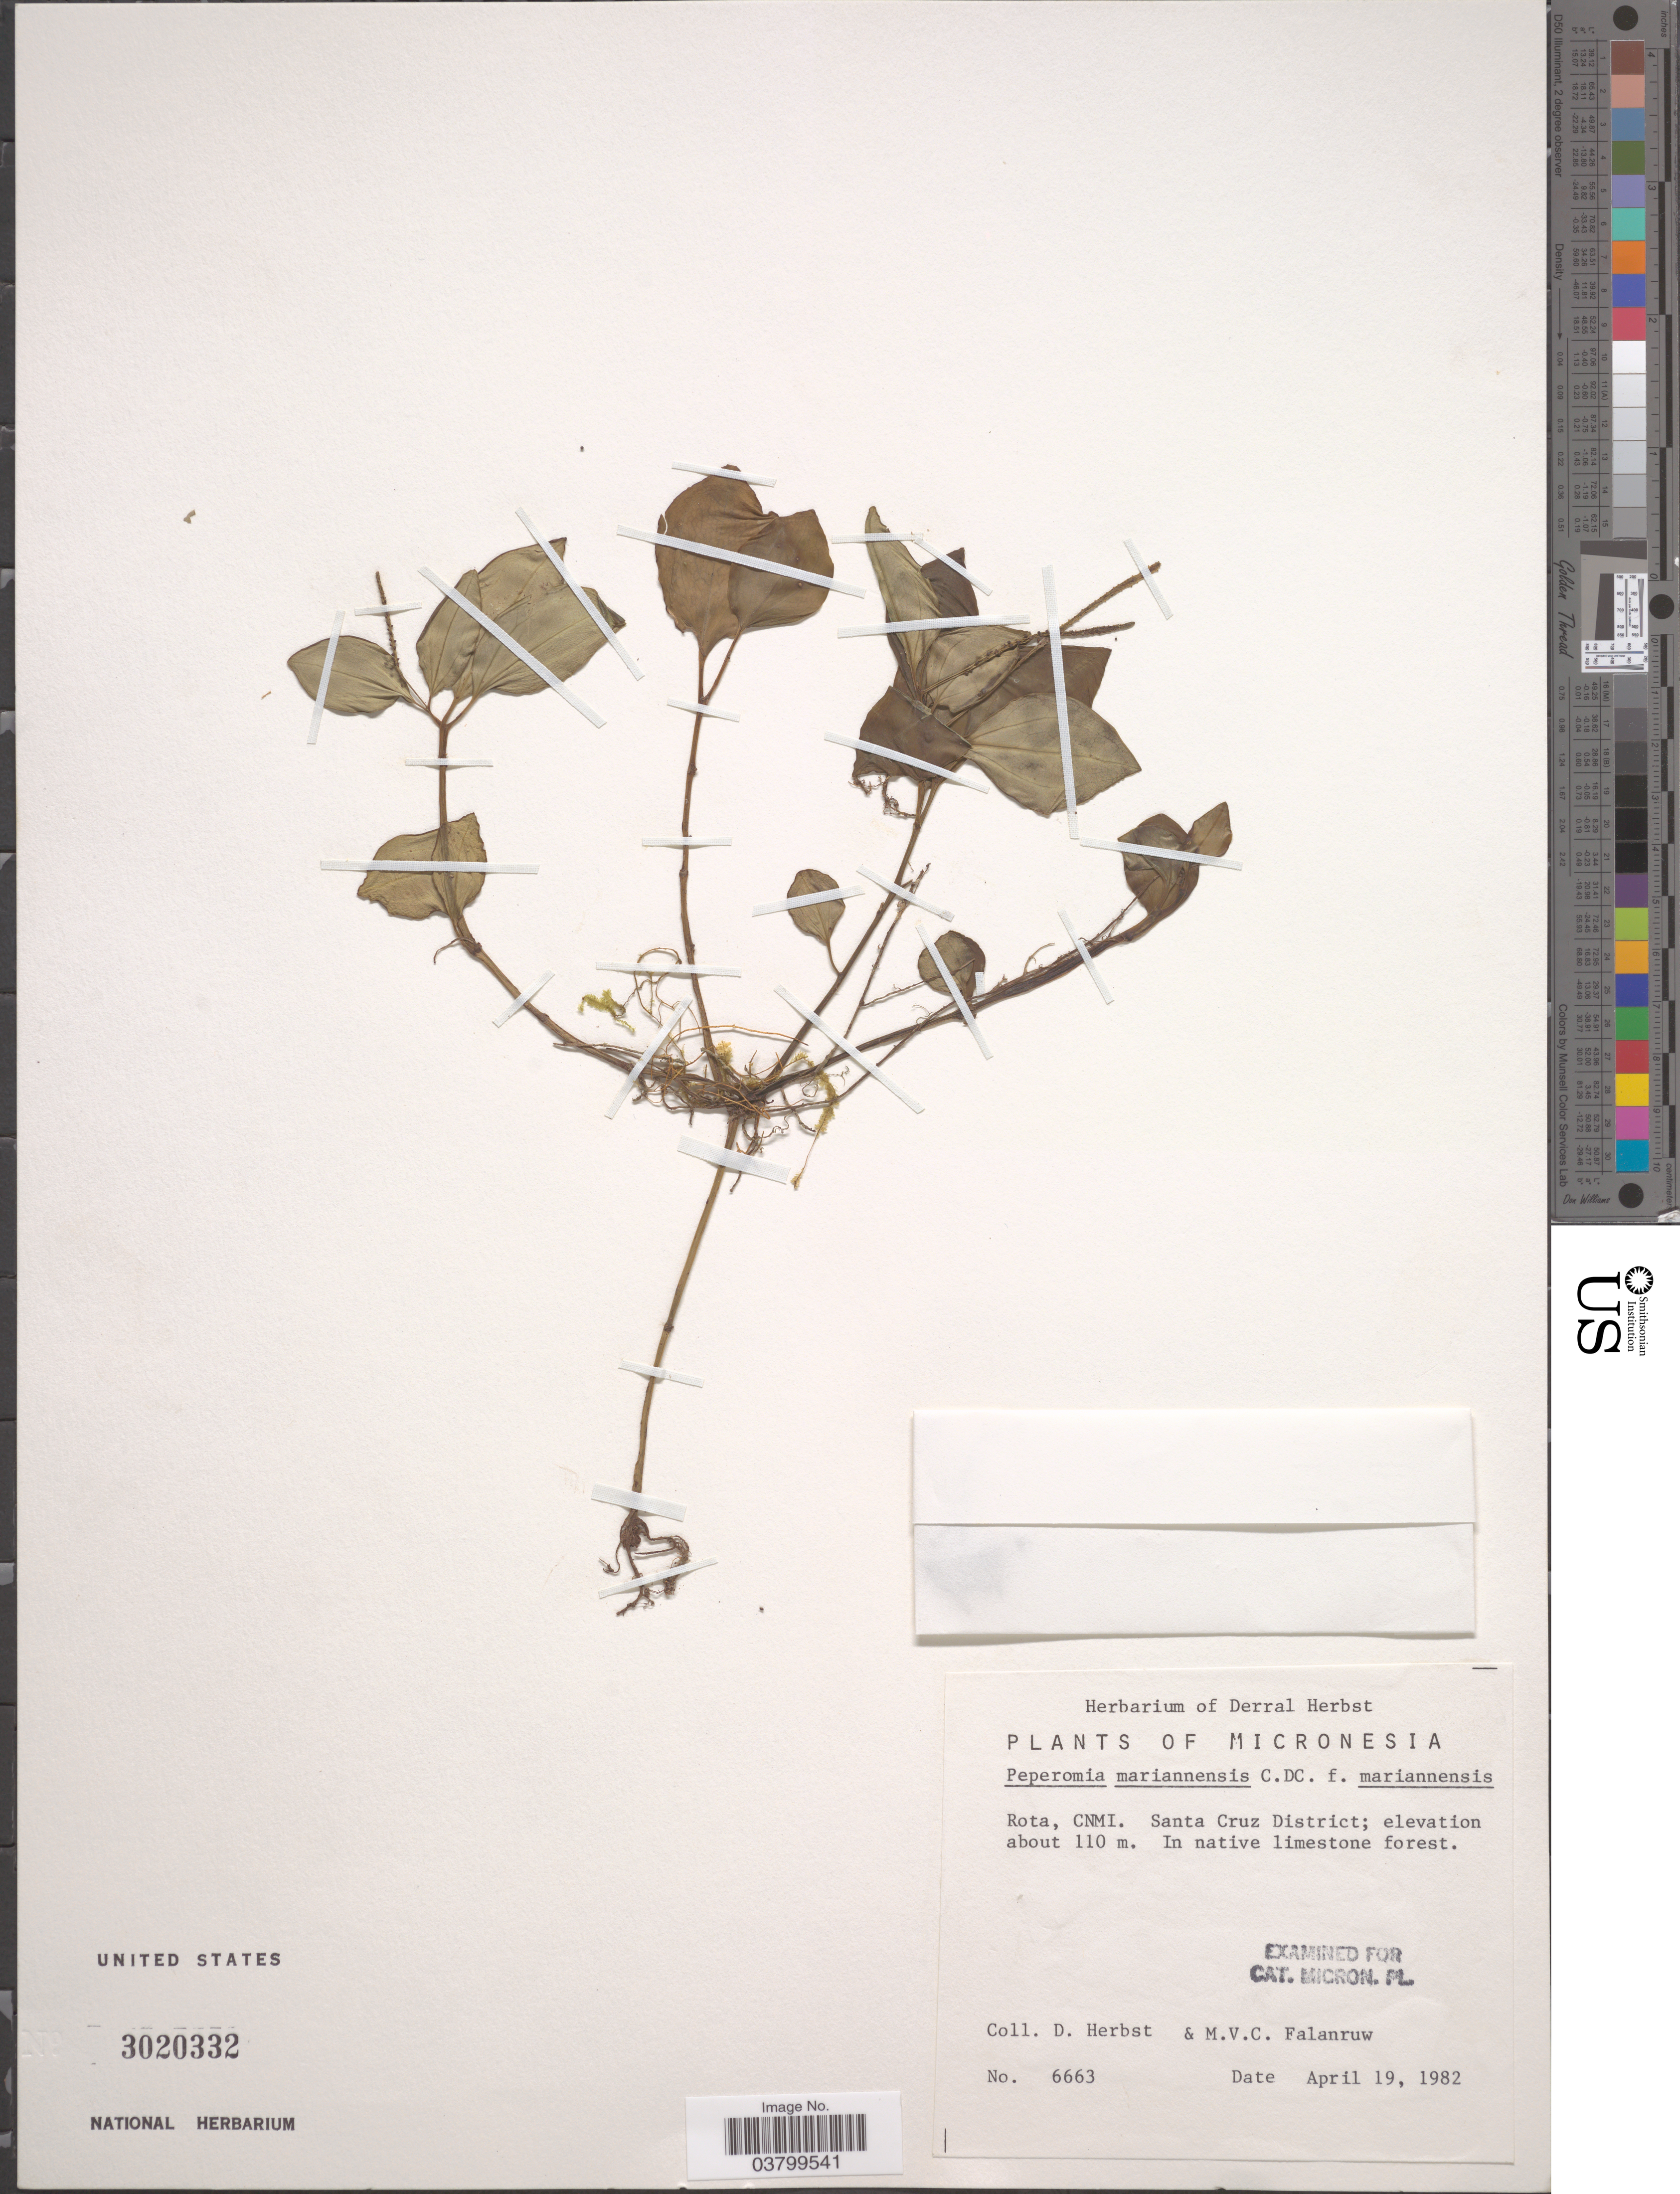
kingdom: Plantae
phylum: Tracheophyta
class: Magnoliopsida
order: Piperales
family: Piperaceae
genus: Peperomia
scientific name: Peperomia mariannensis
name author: C. DC.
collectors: D. Herbst & M. V. Falanruw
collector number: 6663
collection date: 1982-04-19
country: Northern Mariana Islands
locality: Micronesia. Rota, CNMI. Santa Cruz District.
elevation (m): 110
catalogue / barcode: US 3020332